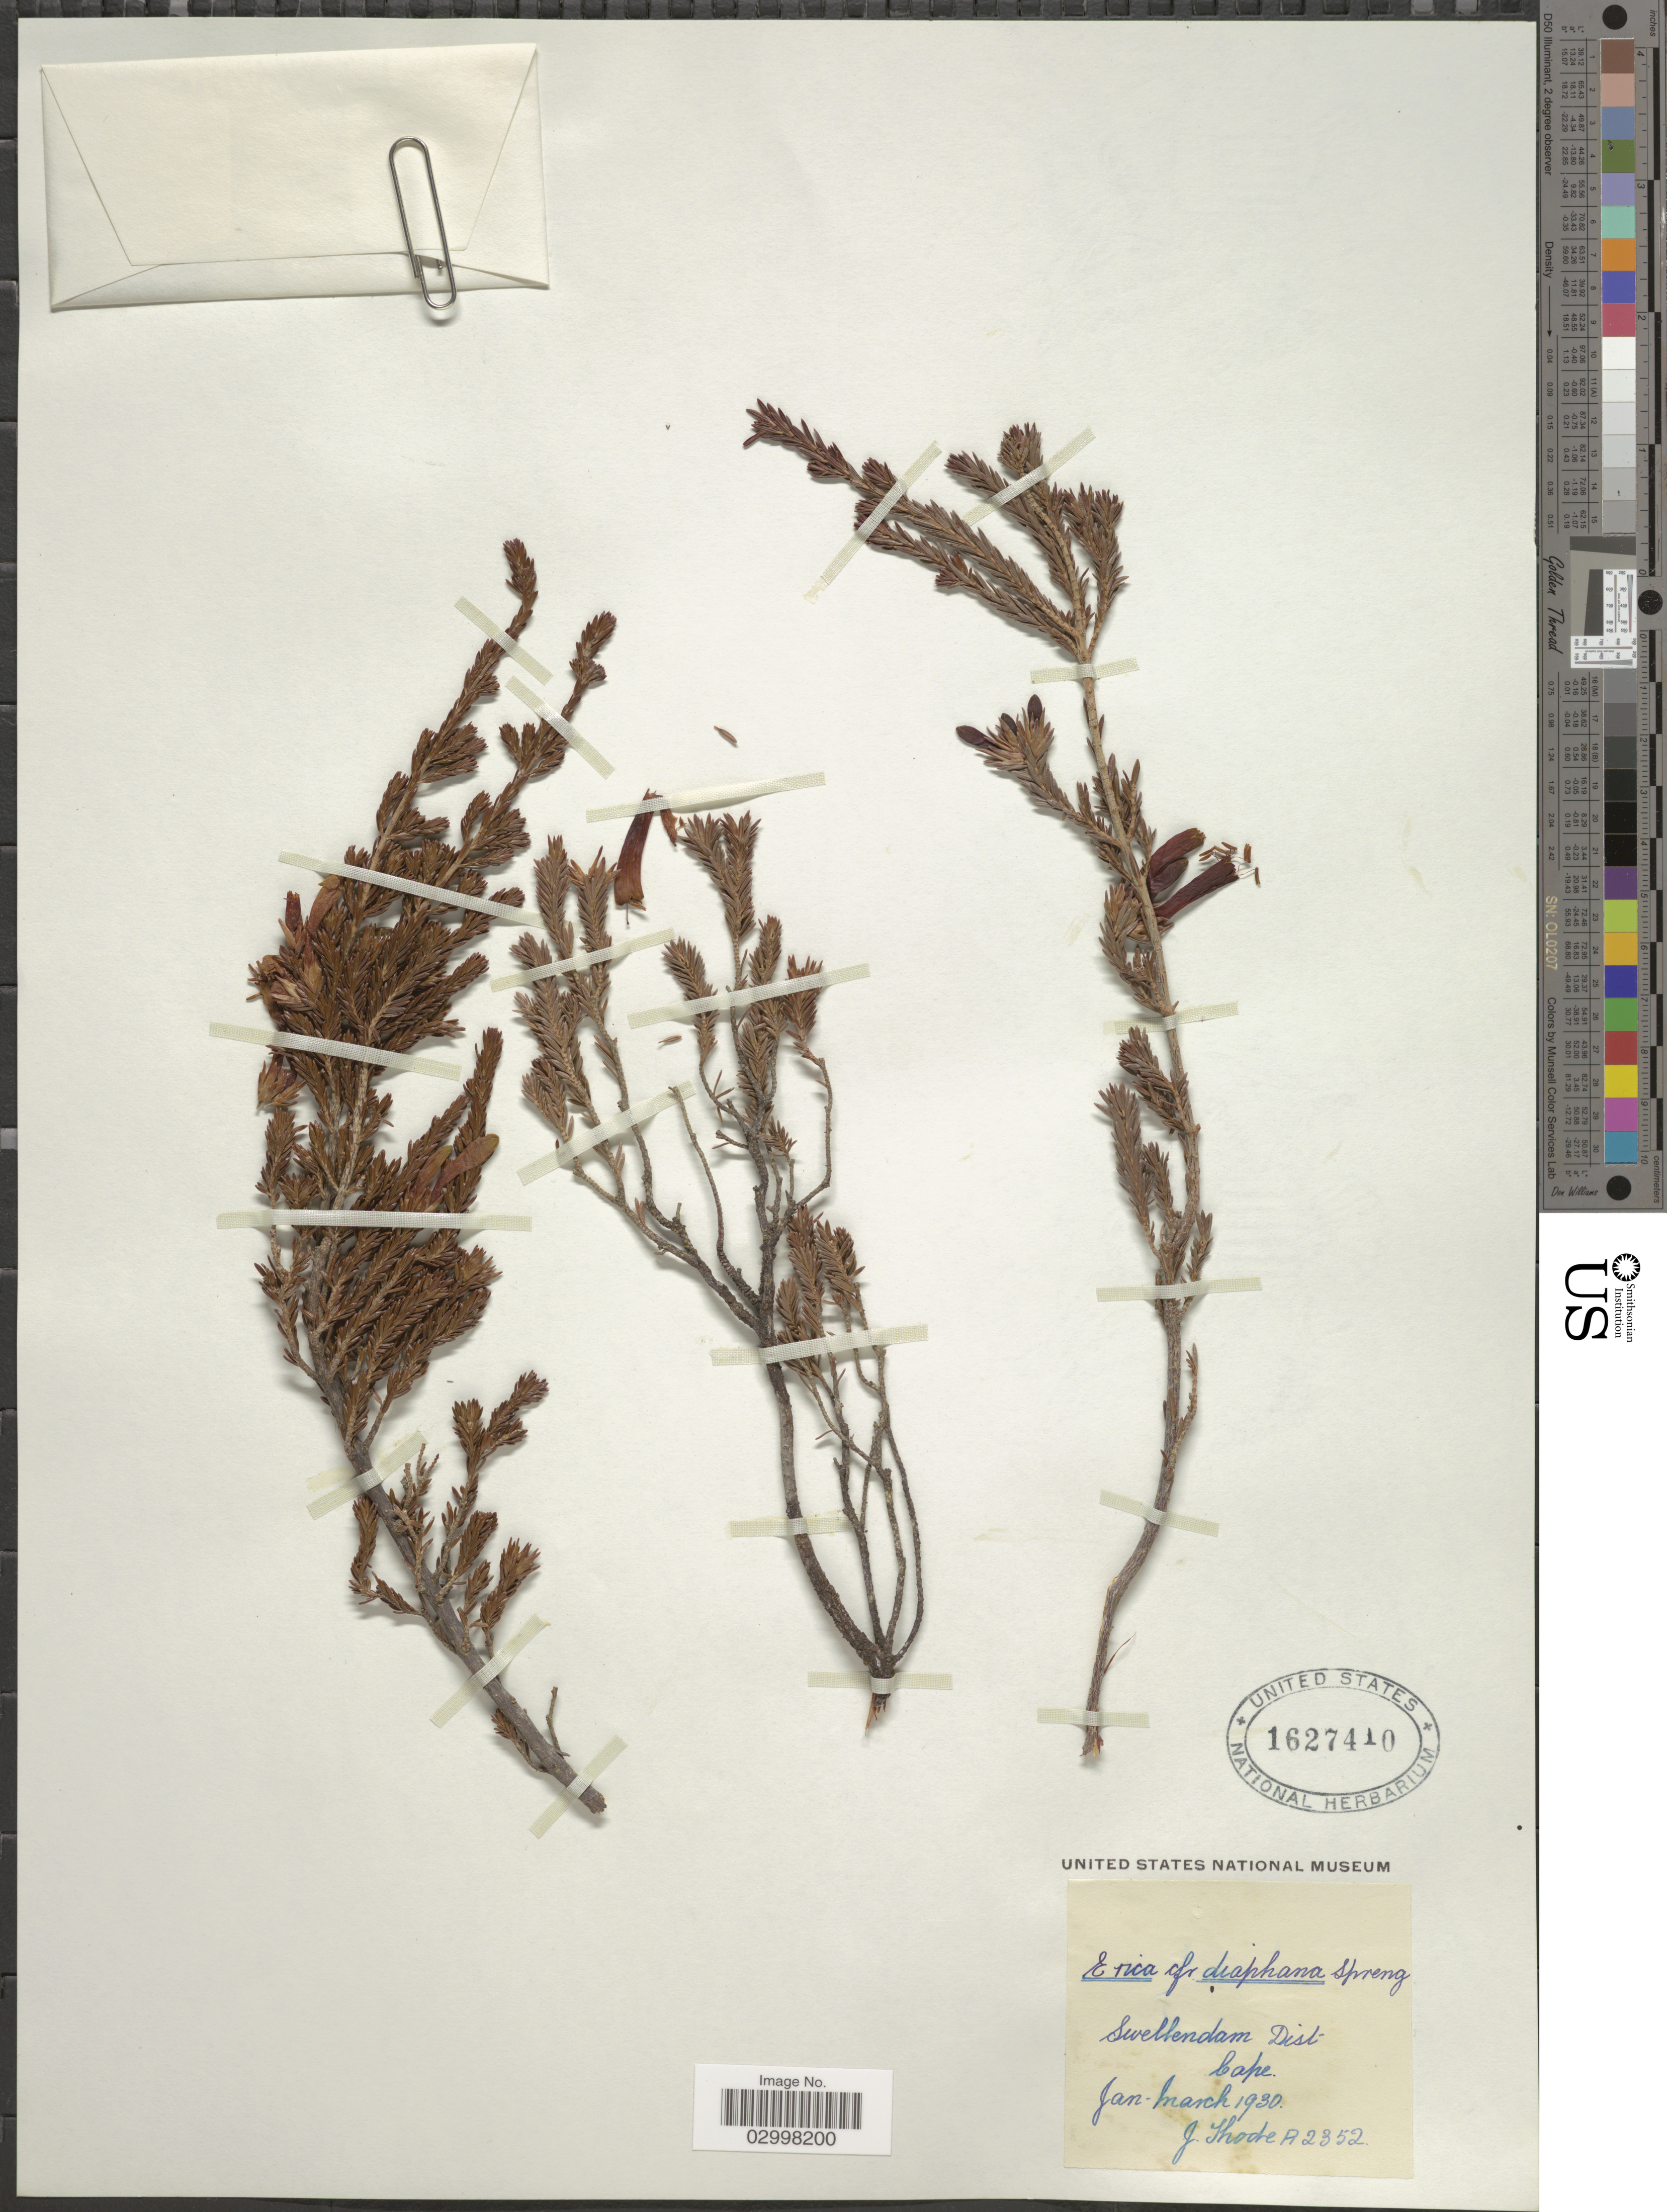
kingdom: Plantae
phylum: Tracheophyta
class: Magnoliopsida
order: Ericales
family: Ericaceae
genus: Erica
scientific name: Erica diaphana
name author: Spreng.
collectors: J. Thode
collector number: A2352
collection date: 1930-01/1930-03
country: South Africa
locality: Swellendam Dist. Cape.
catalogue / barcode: US 1627410